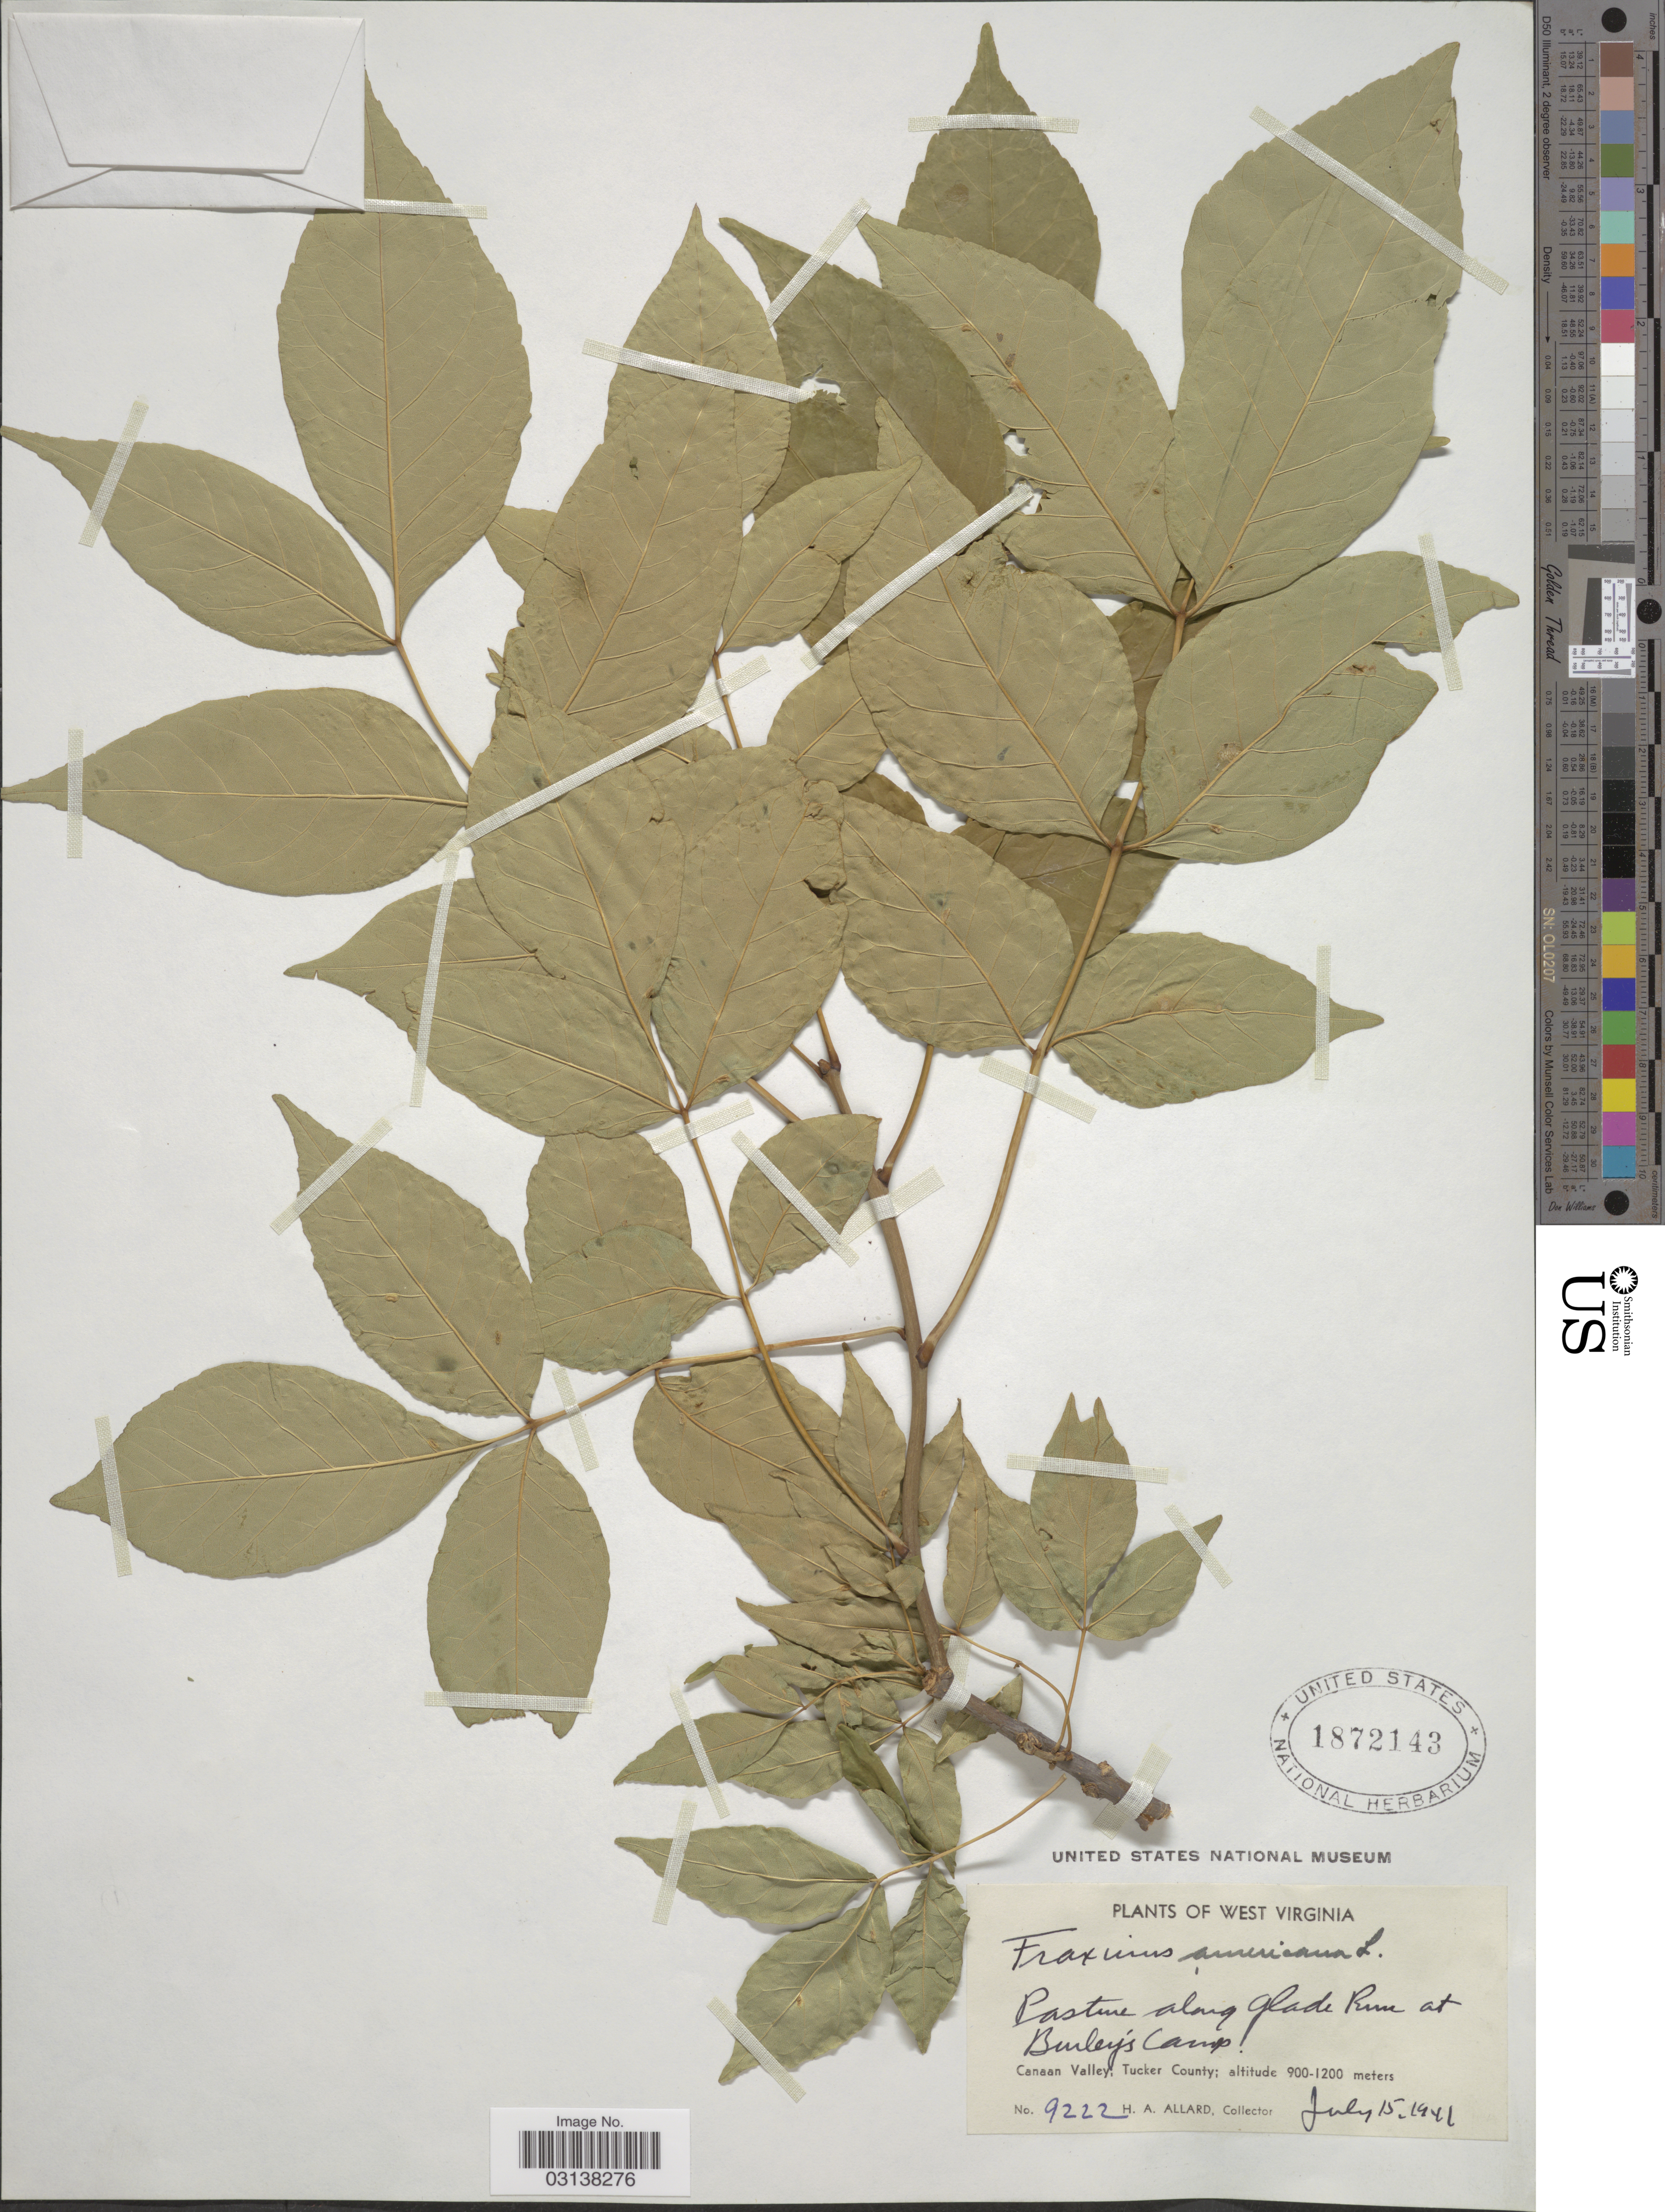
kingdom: Plantae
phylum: Tracheophyta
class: Magnoliopsida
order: Lamiales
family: Oleaceae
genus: Fraxinus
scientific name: Fraxinus americana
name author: L.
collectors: H. A. Allard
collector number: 9222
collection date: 1941-07-15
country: United States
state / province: West Virginia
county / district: Tucker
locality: Pasture along glade Run at Burley's Camp. Canaan Valley; Tucker County.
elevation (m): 900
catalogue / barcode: US 1872143